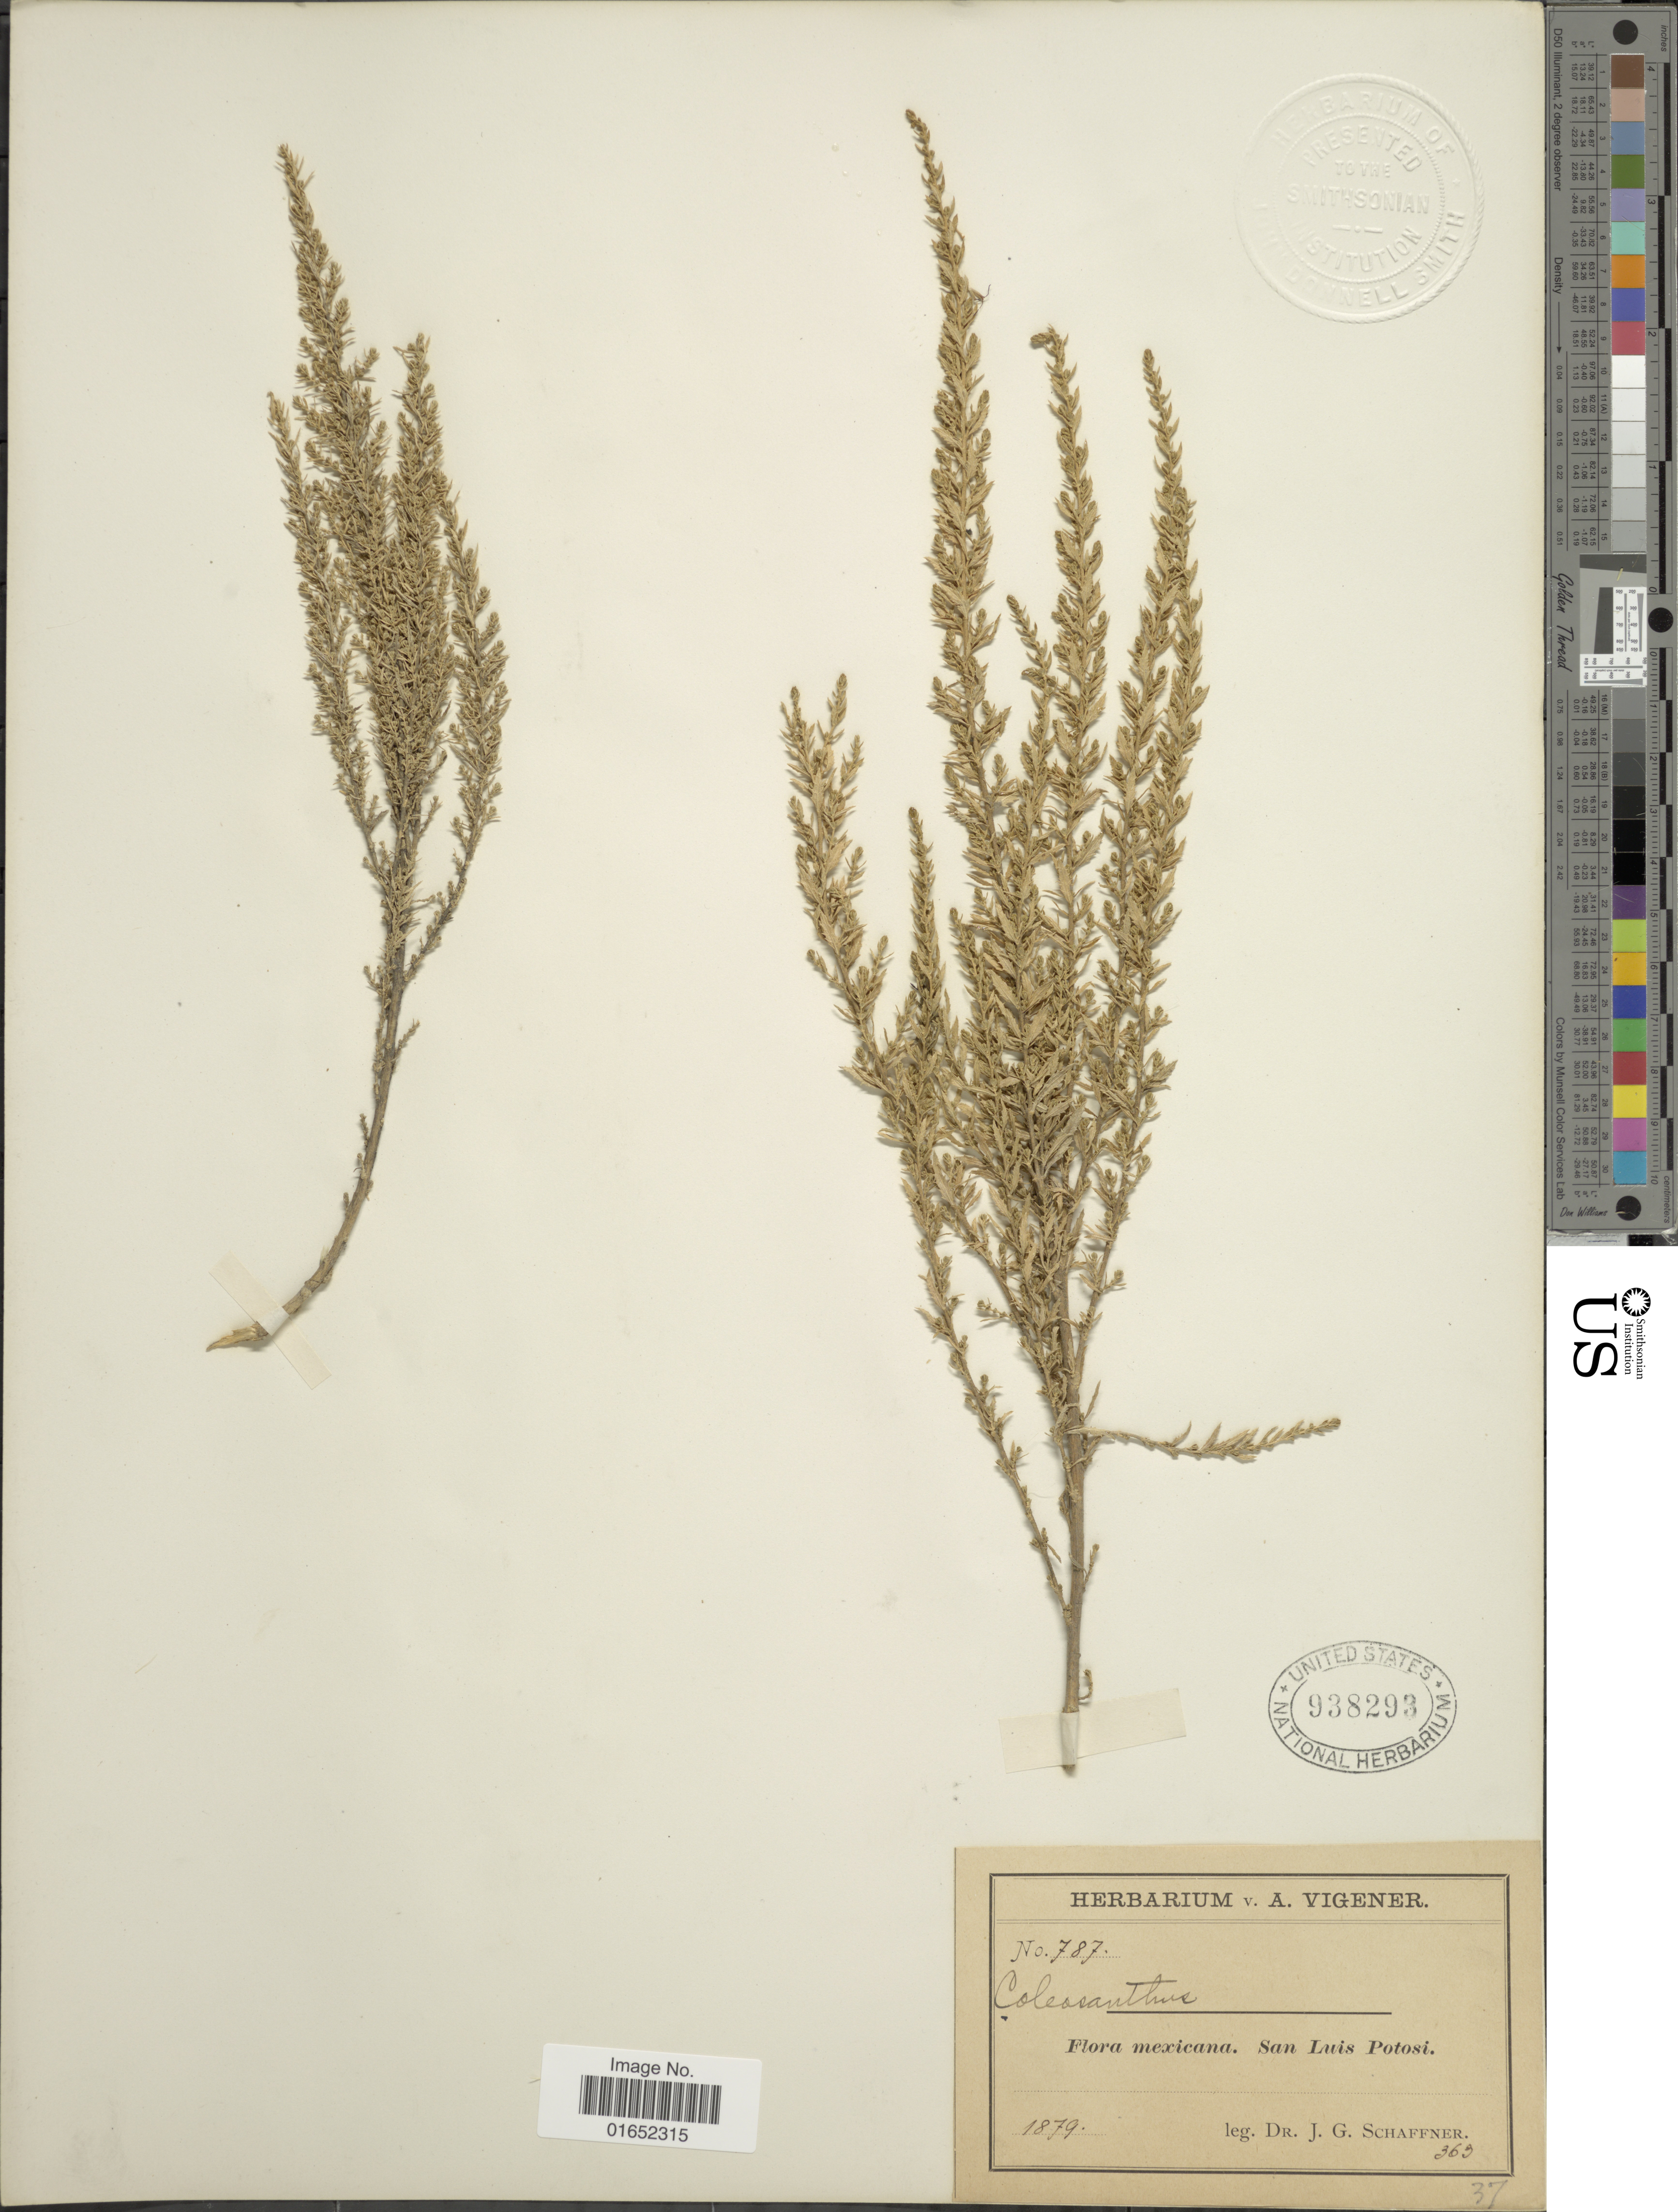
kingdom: Plantae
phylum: Tracheophyta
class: Magnoliopsida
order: Asterales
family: Asteraceae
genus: Brickellia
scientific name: Brickellia spinulosa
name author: (A. Gray) A. Gray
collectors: J. G. Schaffner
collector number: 787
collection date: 1879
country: Mexico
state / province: San Luis Potosí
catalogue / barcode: US 938293